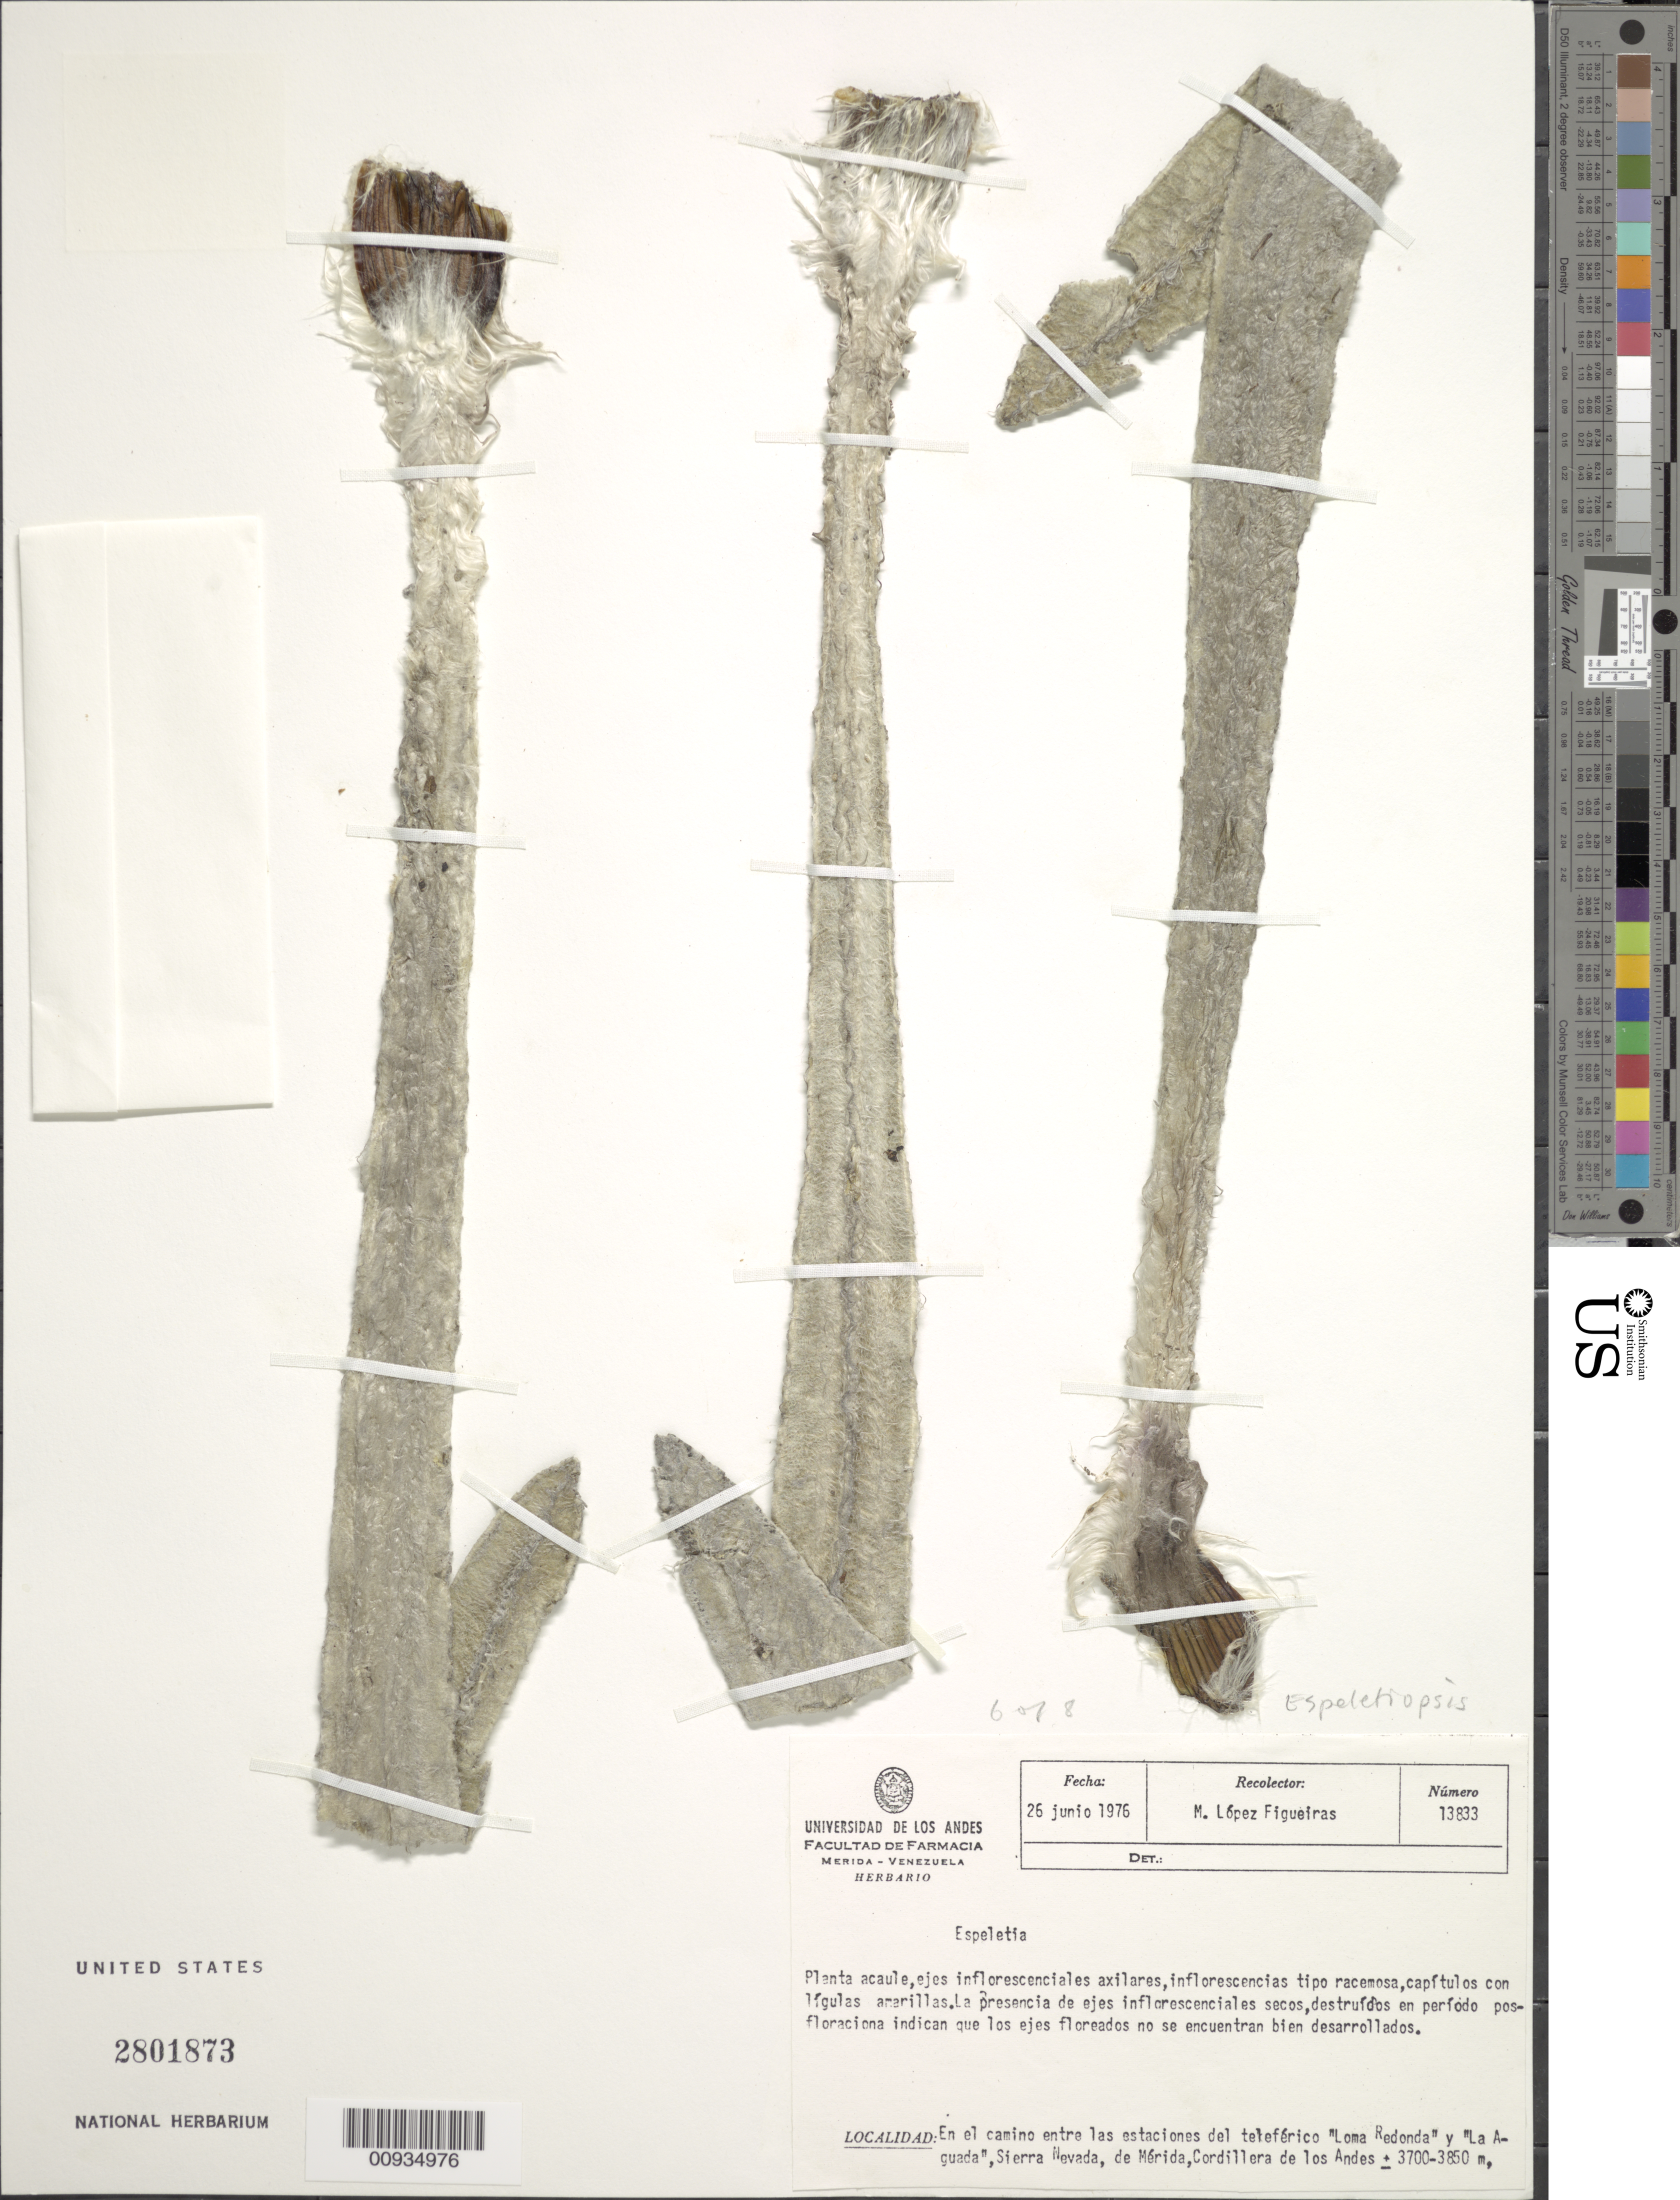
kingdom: Plantae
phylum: Tracheophyta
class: Magnoliopsida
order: Asterales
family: Asteraceae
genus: Espeletiopsis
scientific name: Espeletiopsis pozoensis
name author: (Cuatrec.) Cuatrec.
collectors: M. López Figueiras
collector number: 13833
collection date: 1976-06-26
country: Venezuela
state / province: Mérida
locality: En el camino entre las ostaciones del teleferico Loma Redonda y La Aguada, Sierra Nevada, de Merida, Cordillera de Los Andes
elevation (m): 3700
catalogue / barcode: US 2801873